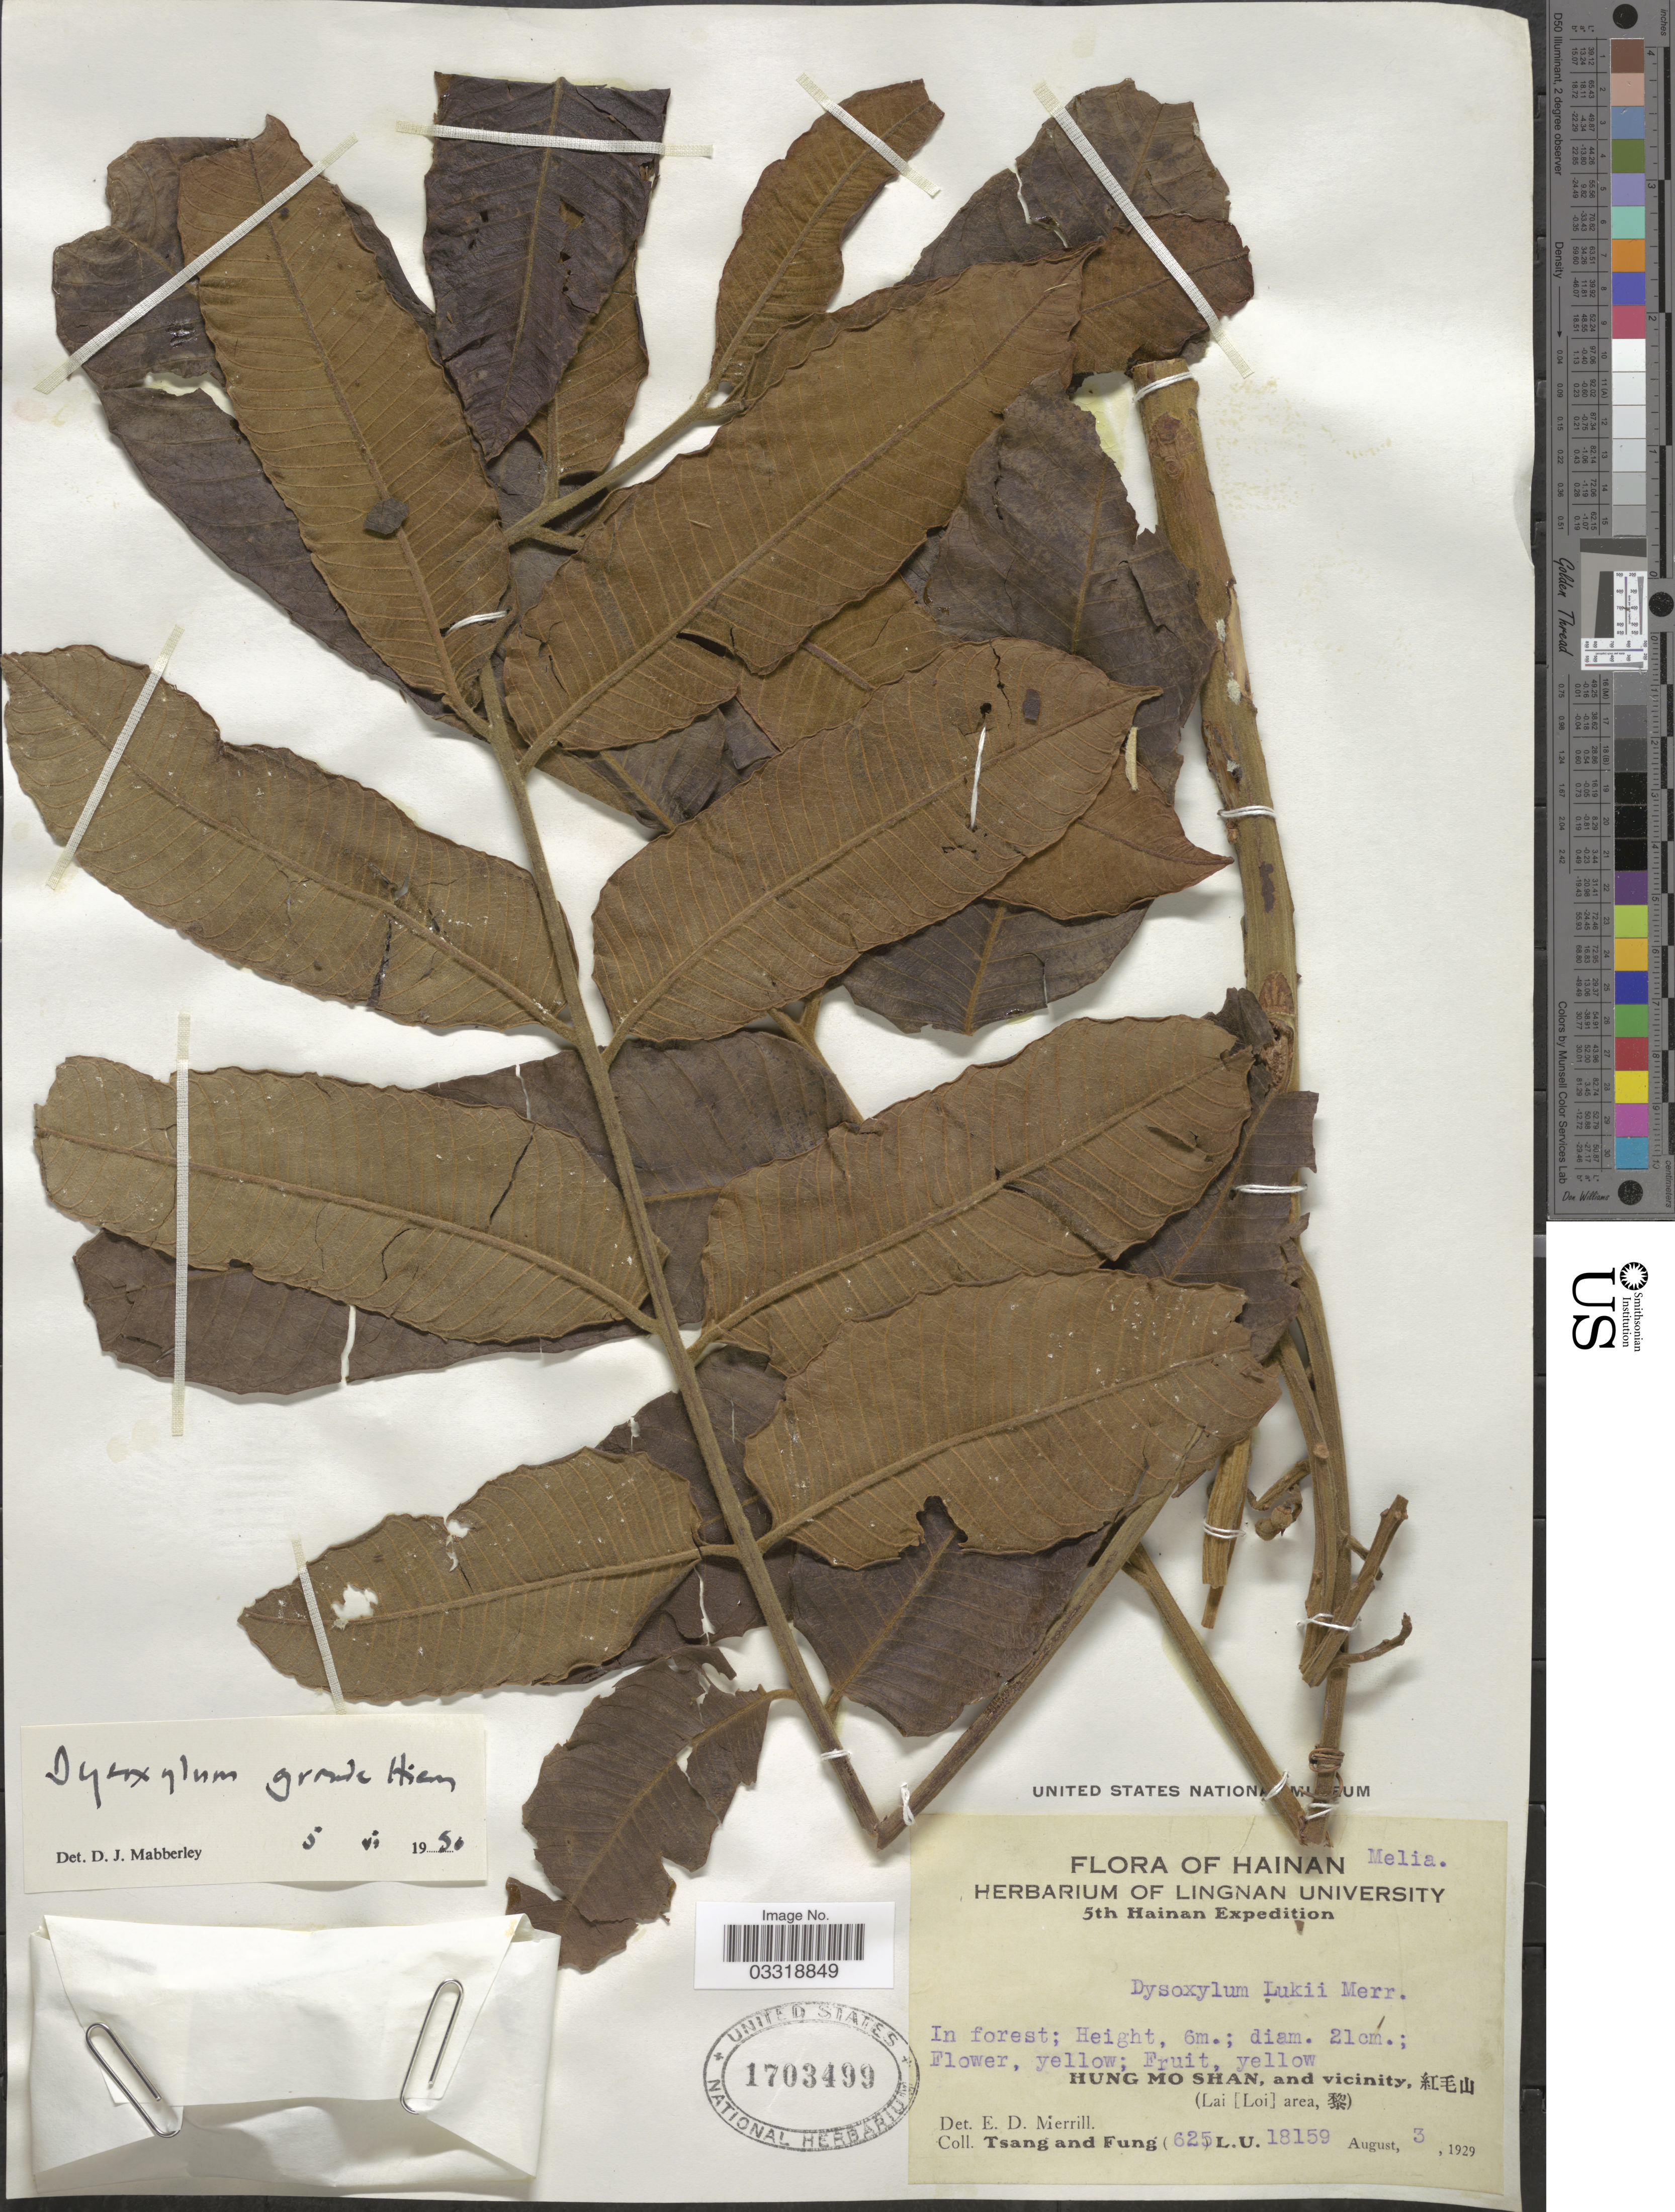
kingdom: Plantae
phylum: Tracheophyta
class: Magnoliopsida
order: Sapindales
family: Meliaceae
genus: Dysoxylum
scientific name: Dysoxylum grande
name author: Hiern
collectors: -. T'sang & Fung, --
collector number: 625L.U.18159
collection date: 1929-08-03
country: China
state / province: Hainan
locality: HuMo Shan, and vicinity, (Lai (Loi) area/ Li and Miao Autonomous Prefecture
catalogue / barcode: US 1703499